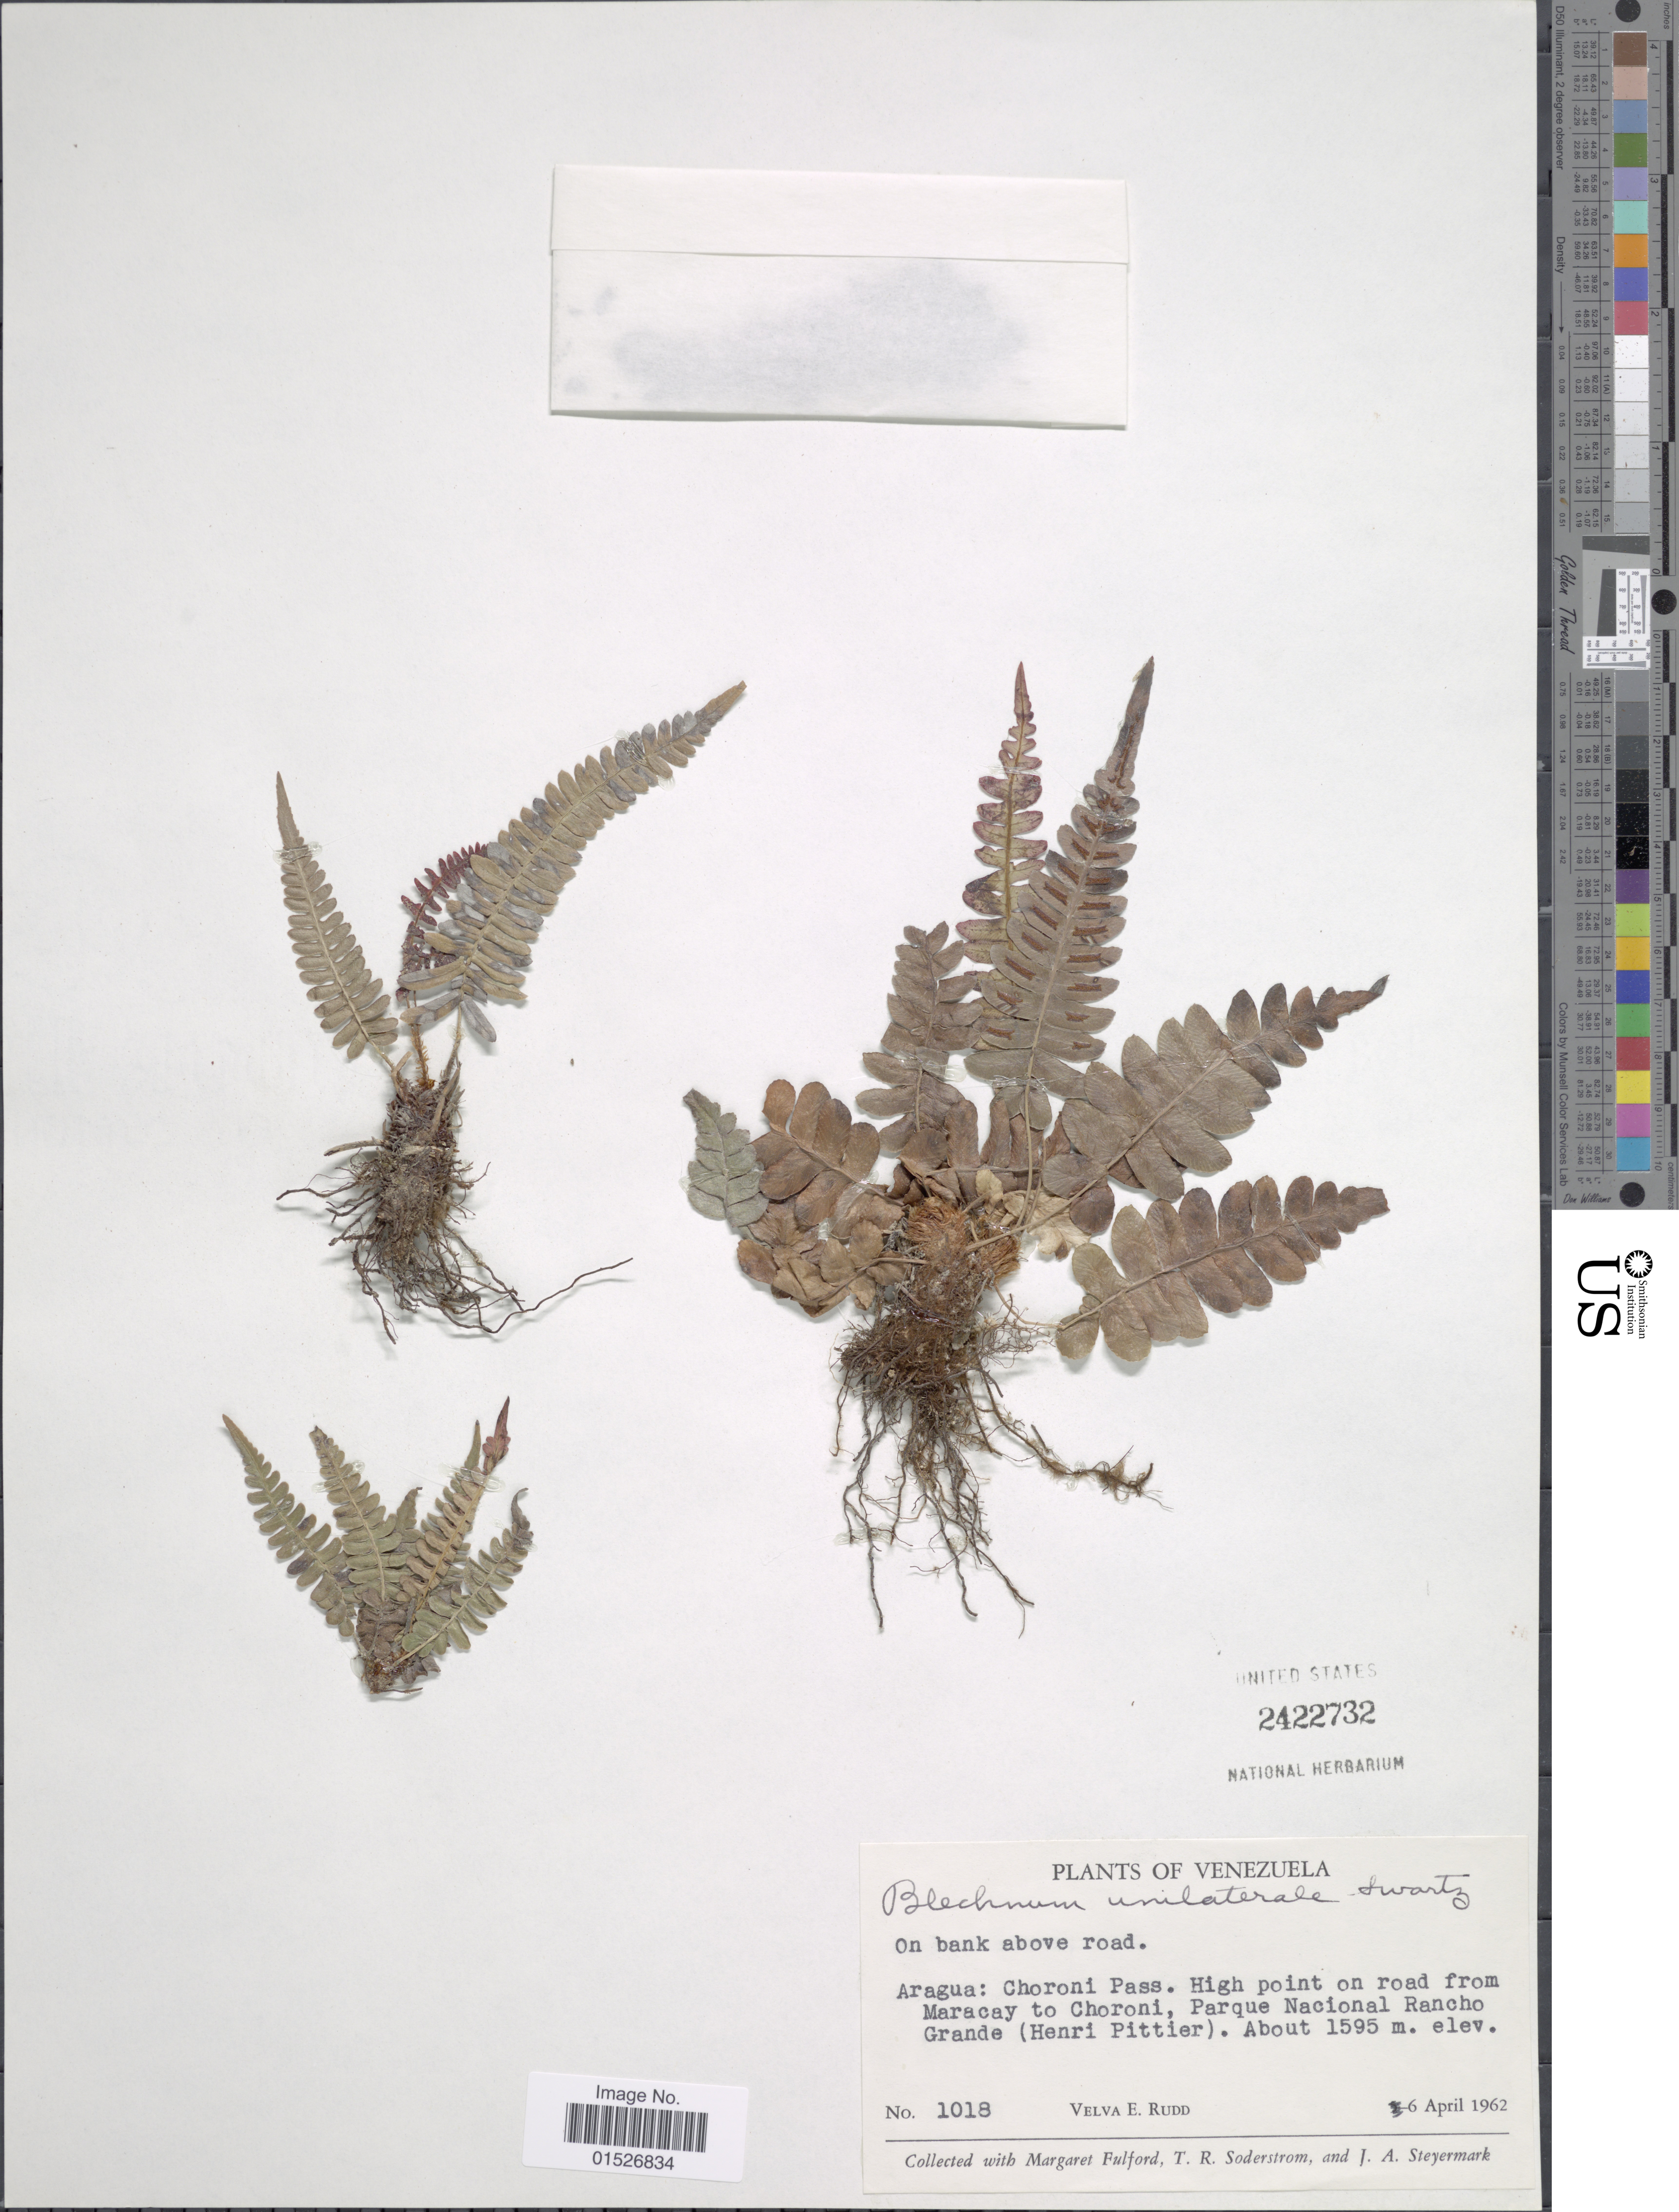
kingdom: Plantae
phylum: Tracheophyta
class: Polypodiopsida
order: Polypodiales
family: Blechnaceae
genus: Blechnum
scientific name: Blechnum polypodioides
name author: Raddi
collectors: V. E. Rudd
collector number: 1018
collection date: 1962-04-06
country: Venezuela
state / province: Aragua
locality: Aragua: Choroni Pass. High point on road from Maracay to Choroni. Parque Nacional Rancho Grande (Henri Pittier)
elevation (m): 1595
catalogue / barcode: US 2422732